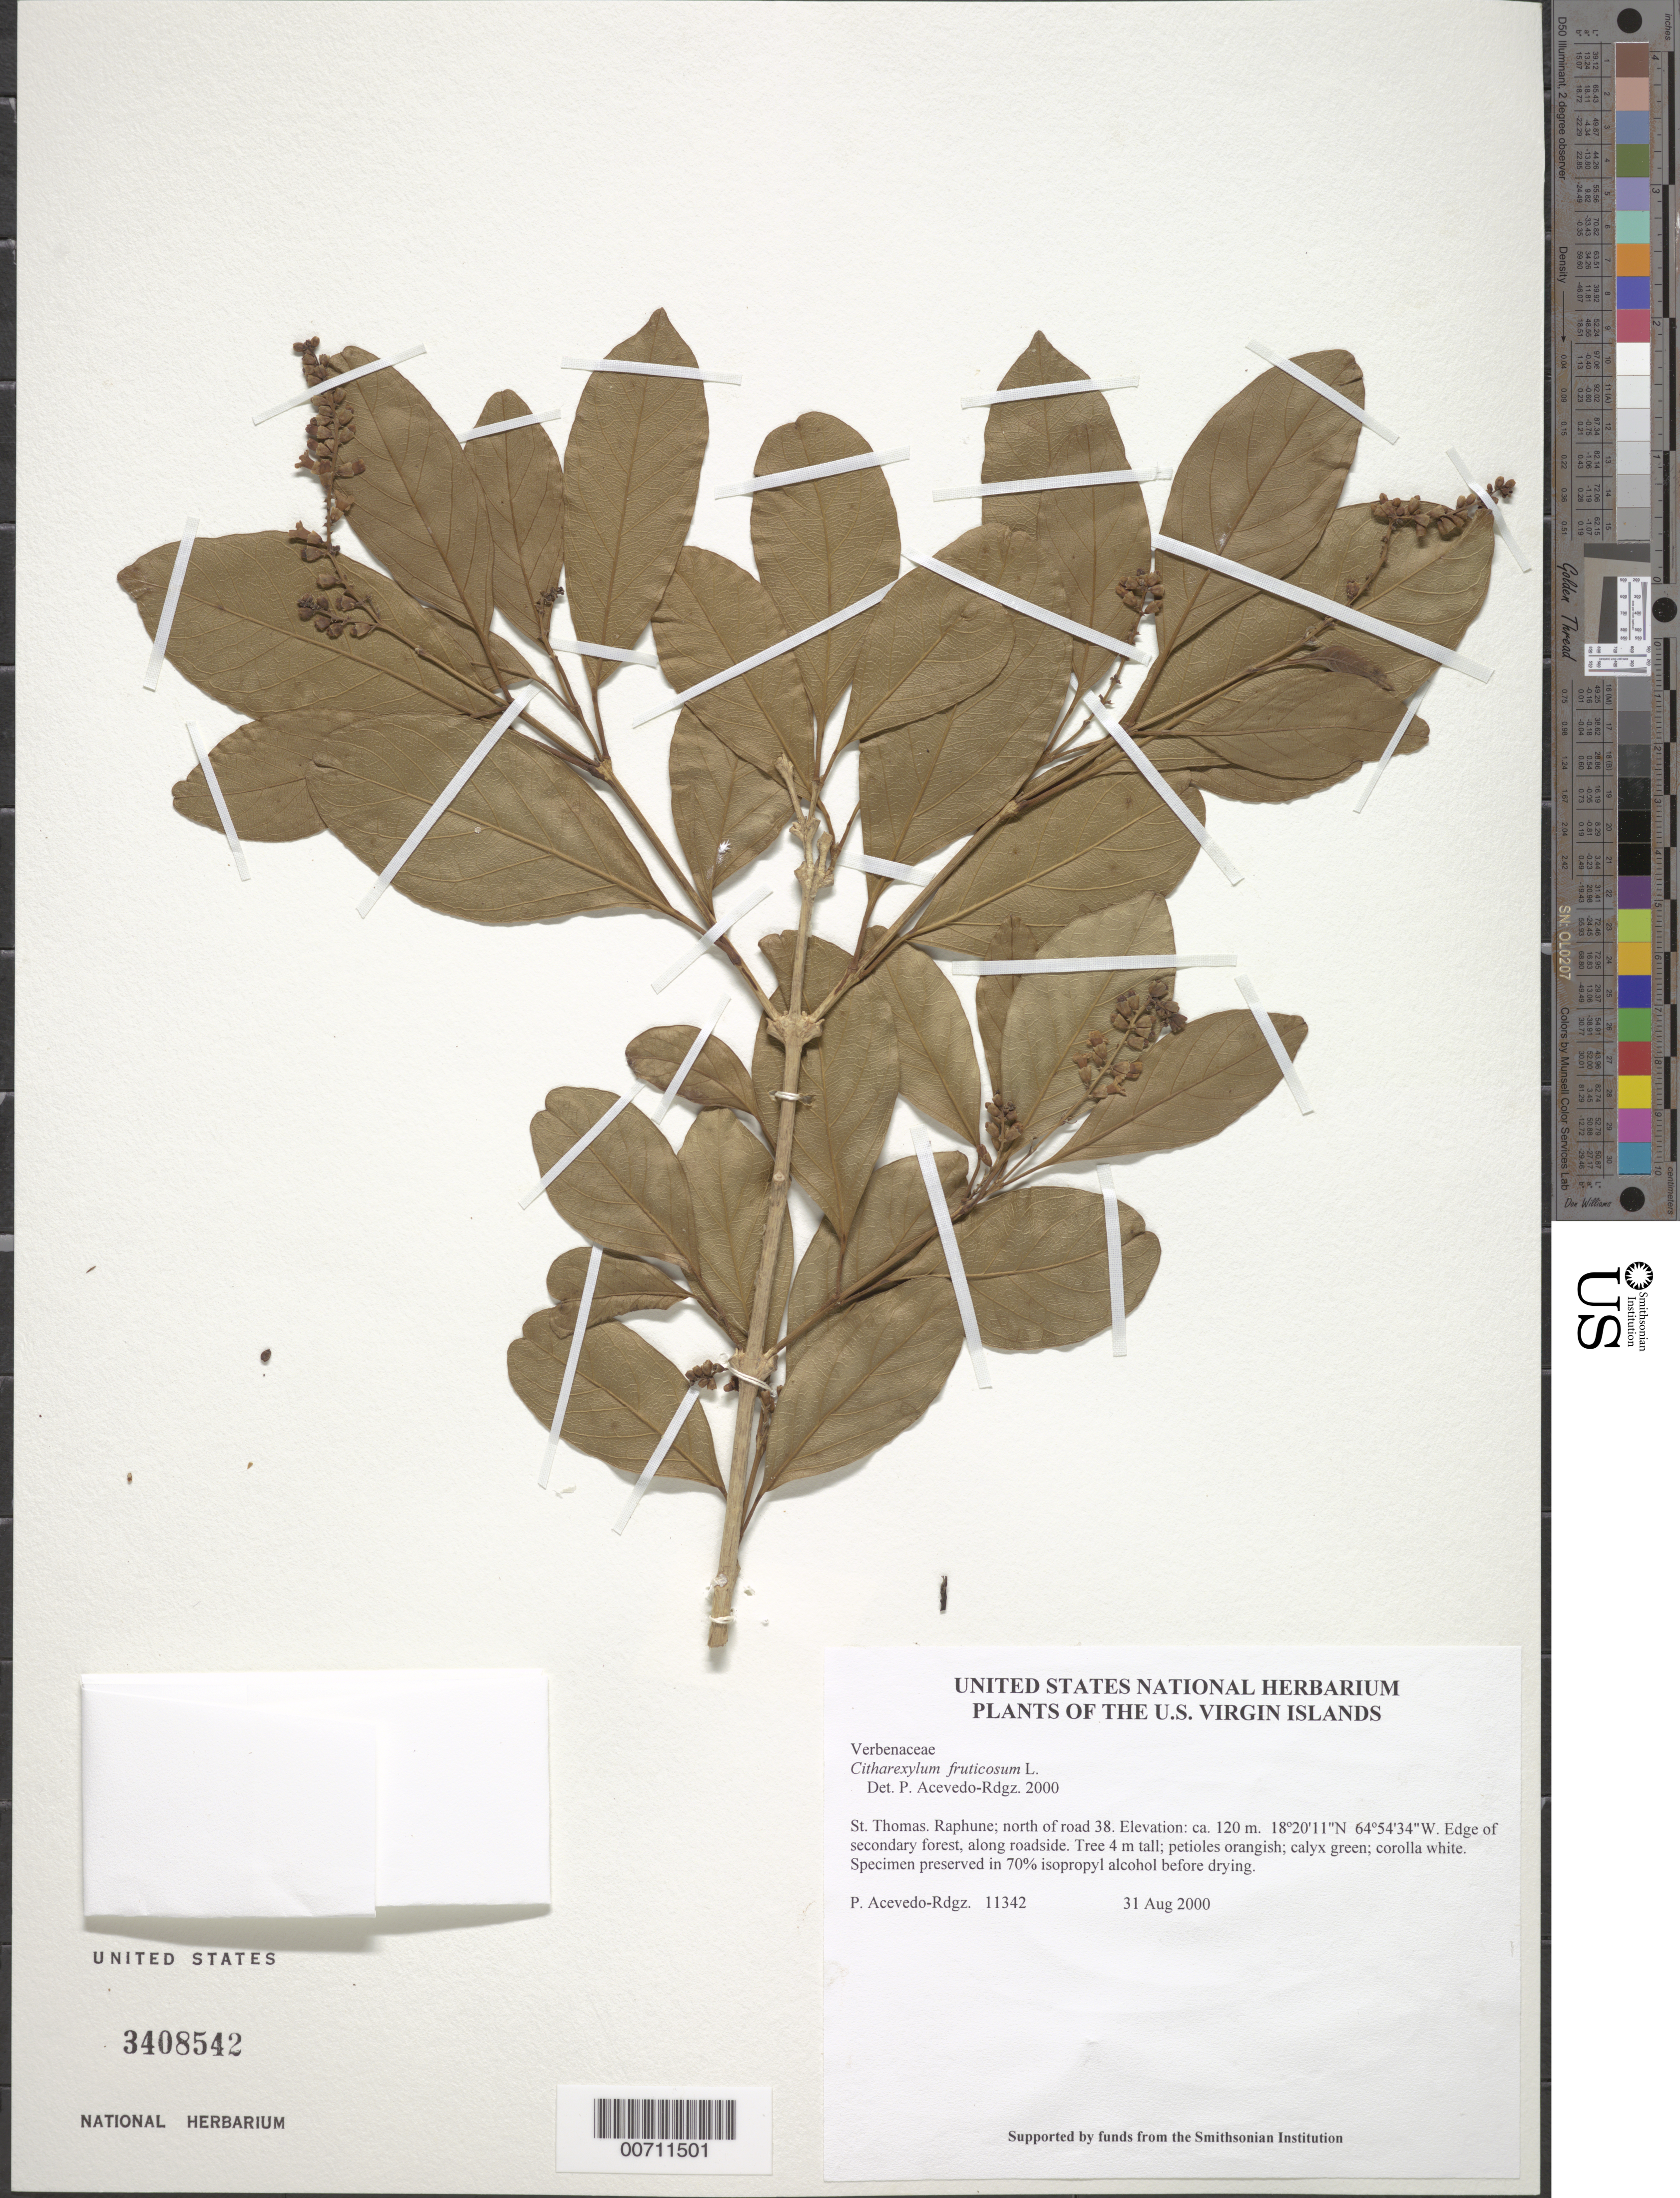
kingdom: Plantae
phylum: Tracheophyta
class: Magnoliopsida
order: Lamiales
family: Verbenaceae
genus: Citharexylum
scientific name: Citharexylum fruticosum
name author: L.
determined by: Acevedo-Rodríguez, P., (BOT), Smithsonian Institution - National Museum of Natural History (UNITED STATES)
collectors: P. Acevedo-Rodr.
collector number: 11342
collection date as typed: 31 Aug 2000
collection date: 2000-08-31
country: U.S. Virgin Islands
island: St. Thomas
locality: Raphune; north of road 38.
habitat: Edge of secondary forest, along roadside.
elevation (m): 120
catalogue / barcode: US 3408542